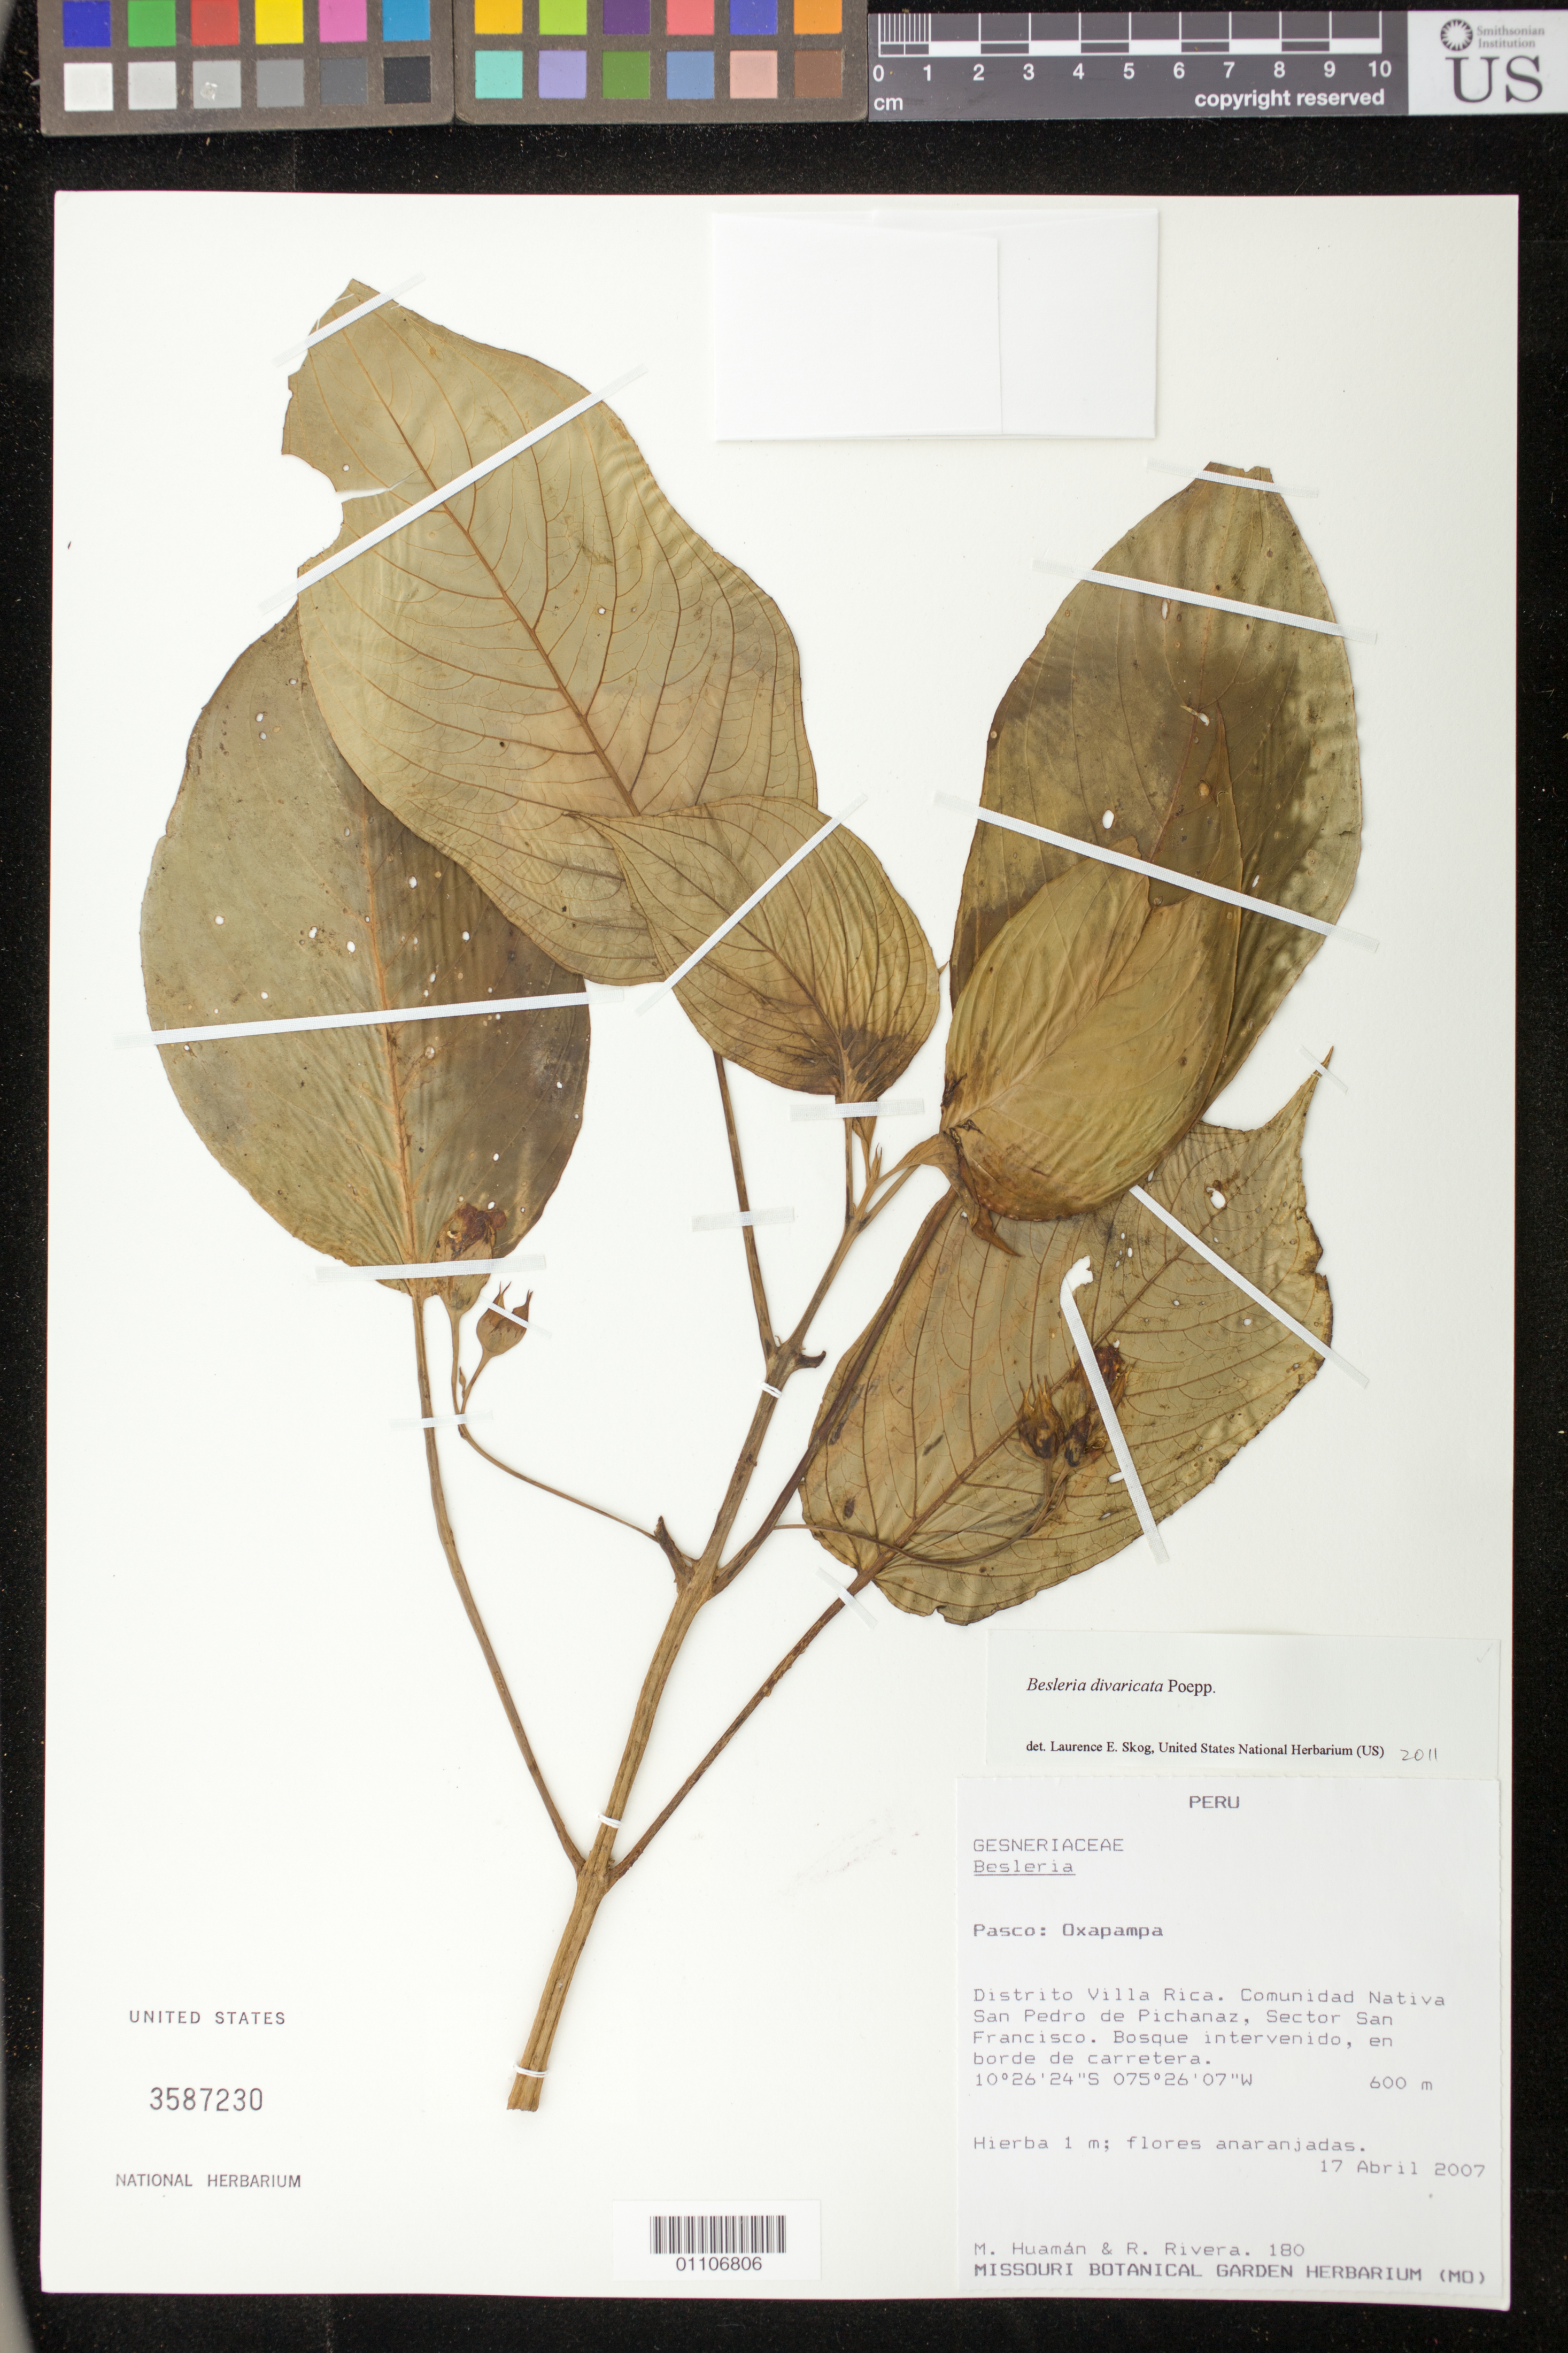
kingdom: Plantae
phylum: Tracheophyta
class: Magnoliopsida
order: Lamiales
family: Gesneriaceae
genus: Besleria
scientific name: Besleria divaricata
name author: Poepp.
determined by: Skog, Laurence E.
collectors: M. Huamán & R. Rivera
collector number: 180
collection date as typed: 17 Apr 2007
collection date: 2007-04-17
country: Peru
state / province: Pasco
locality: Oxacampa: Distrito Villa Rica. Comunidad Nativa San Pedro de Pichanaz, Sector San Francisco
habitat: Bosque intervenido, en borde de carretera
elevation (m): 600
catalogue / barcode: US 3587230